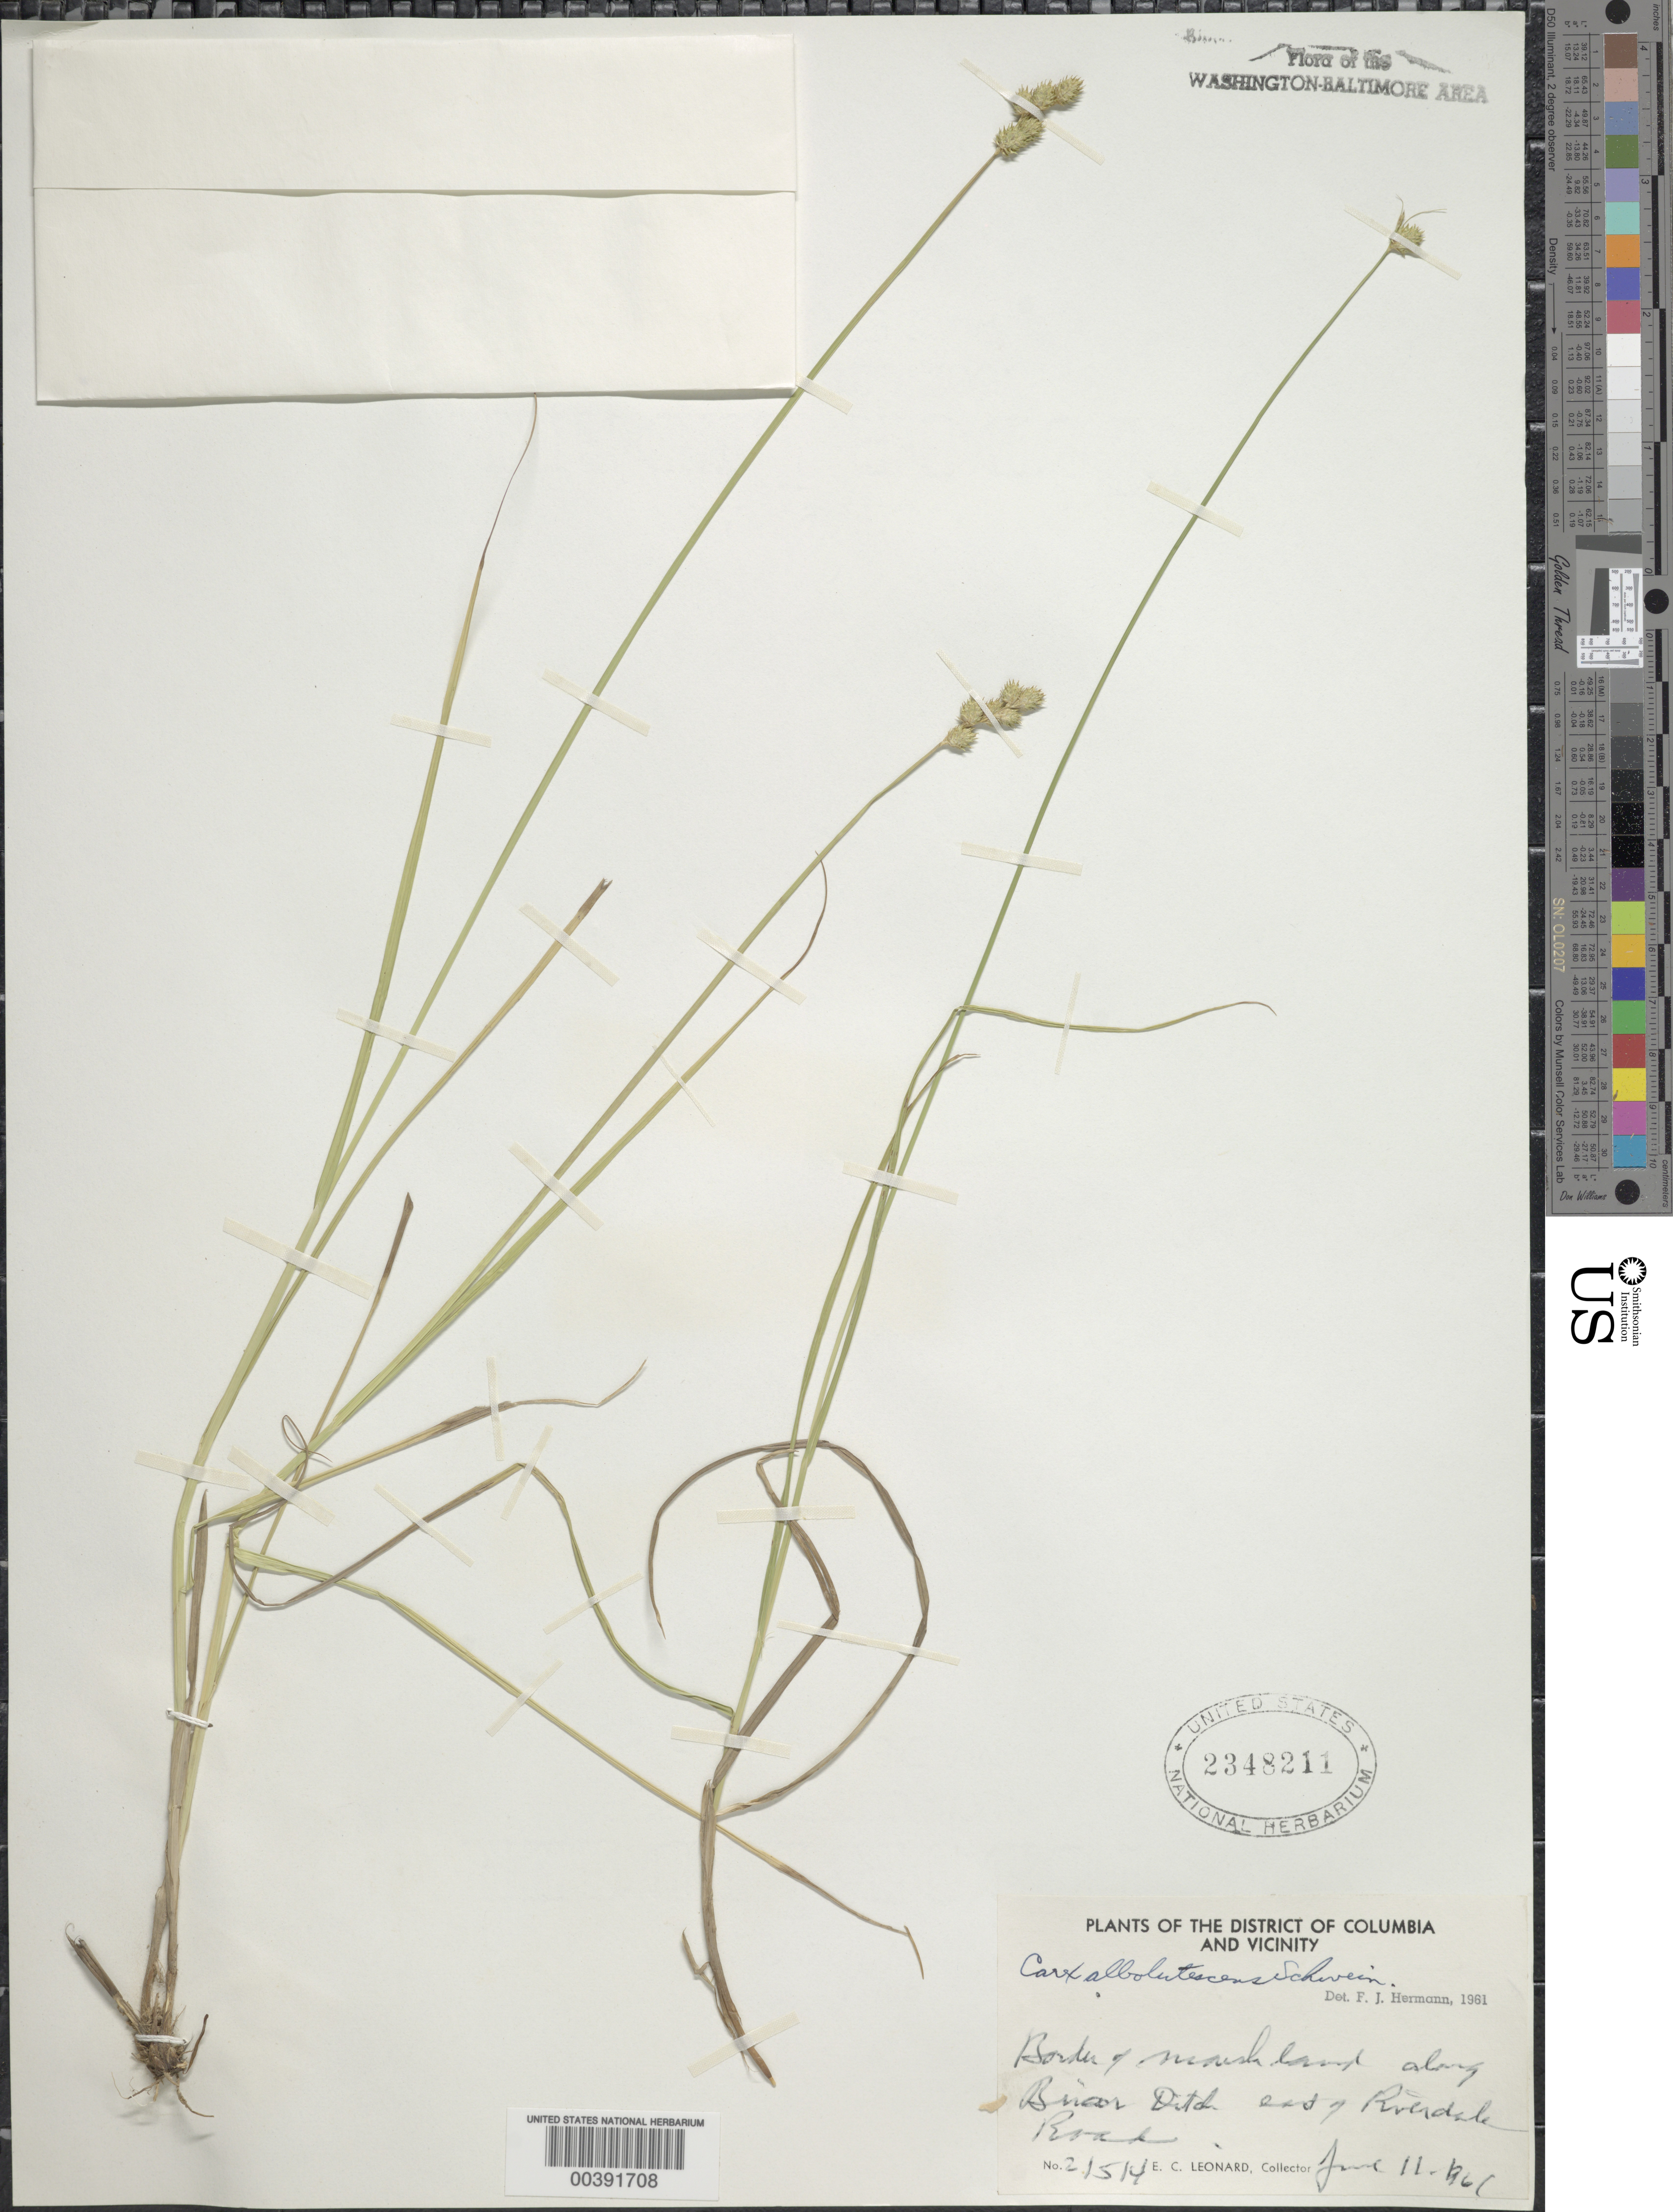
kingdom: Plantae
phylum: Tracheophyta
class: Liliopsida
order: Poales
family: Cyperaceae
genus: Carex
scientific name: Carex albolutescens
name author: Schwein.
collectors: E. C. Leonard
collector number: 21514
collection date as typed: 11 Jun 1961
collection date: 1961-06-11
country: United States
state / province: Maryland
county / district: Prince George's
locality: Briar Ditch, east of Riverdale Road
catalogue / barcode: US 2348211